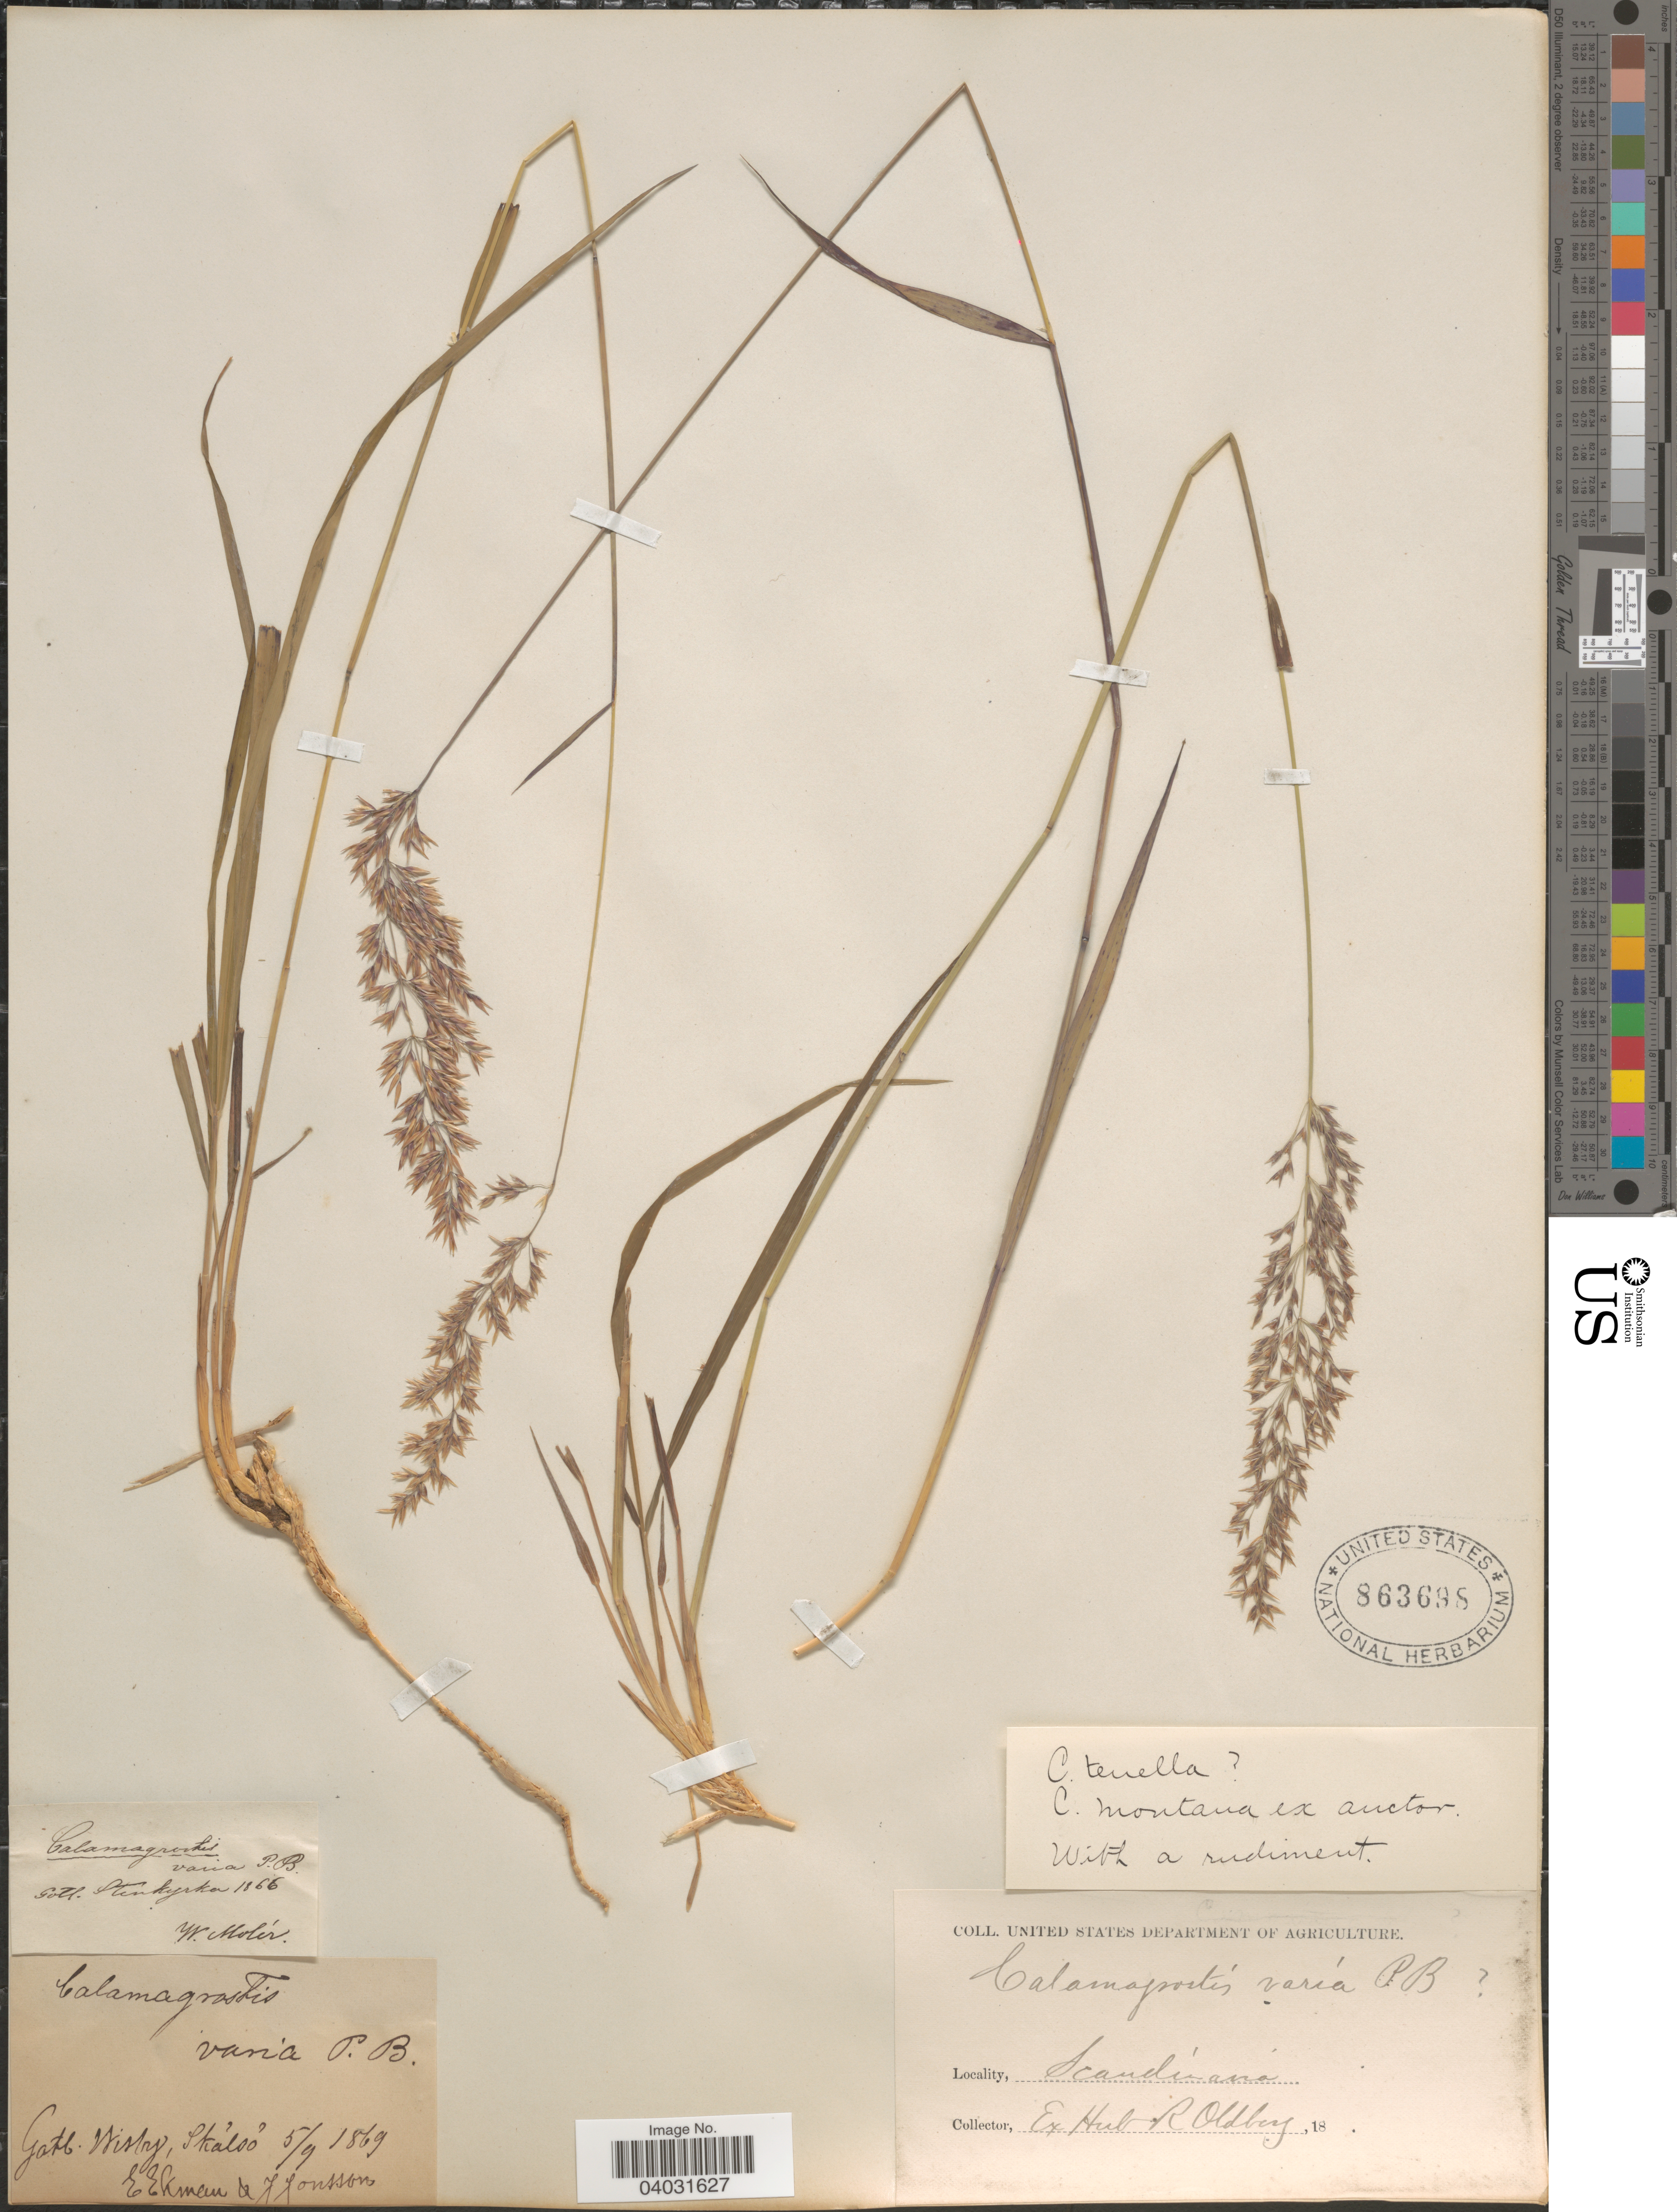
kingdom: Plantae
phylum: Tracheophyta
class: Liliopsida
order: Poales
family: Poaceae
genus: Calamagrostis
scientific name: Calamagrostis varia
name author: Host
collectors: E. Ekman & J. Jonsson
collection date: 1869-09-05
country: Sweden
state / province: Gotland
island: Gotland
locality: Gotl. Wisby, Skálsó. Scandinavia.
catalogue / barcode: US 863698